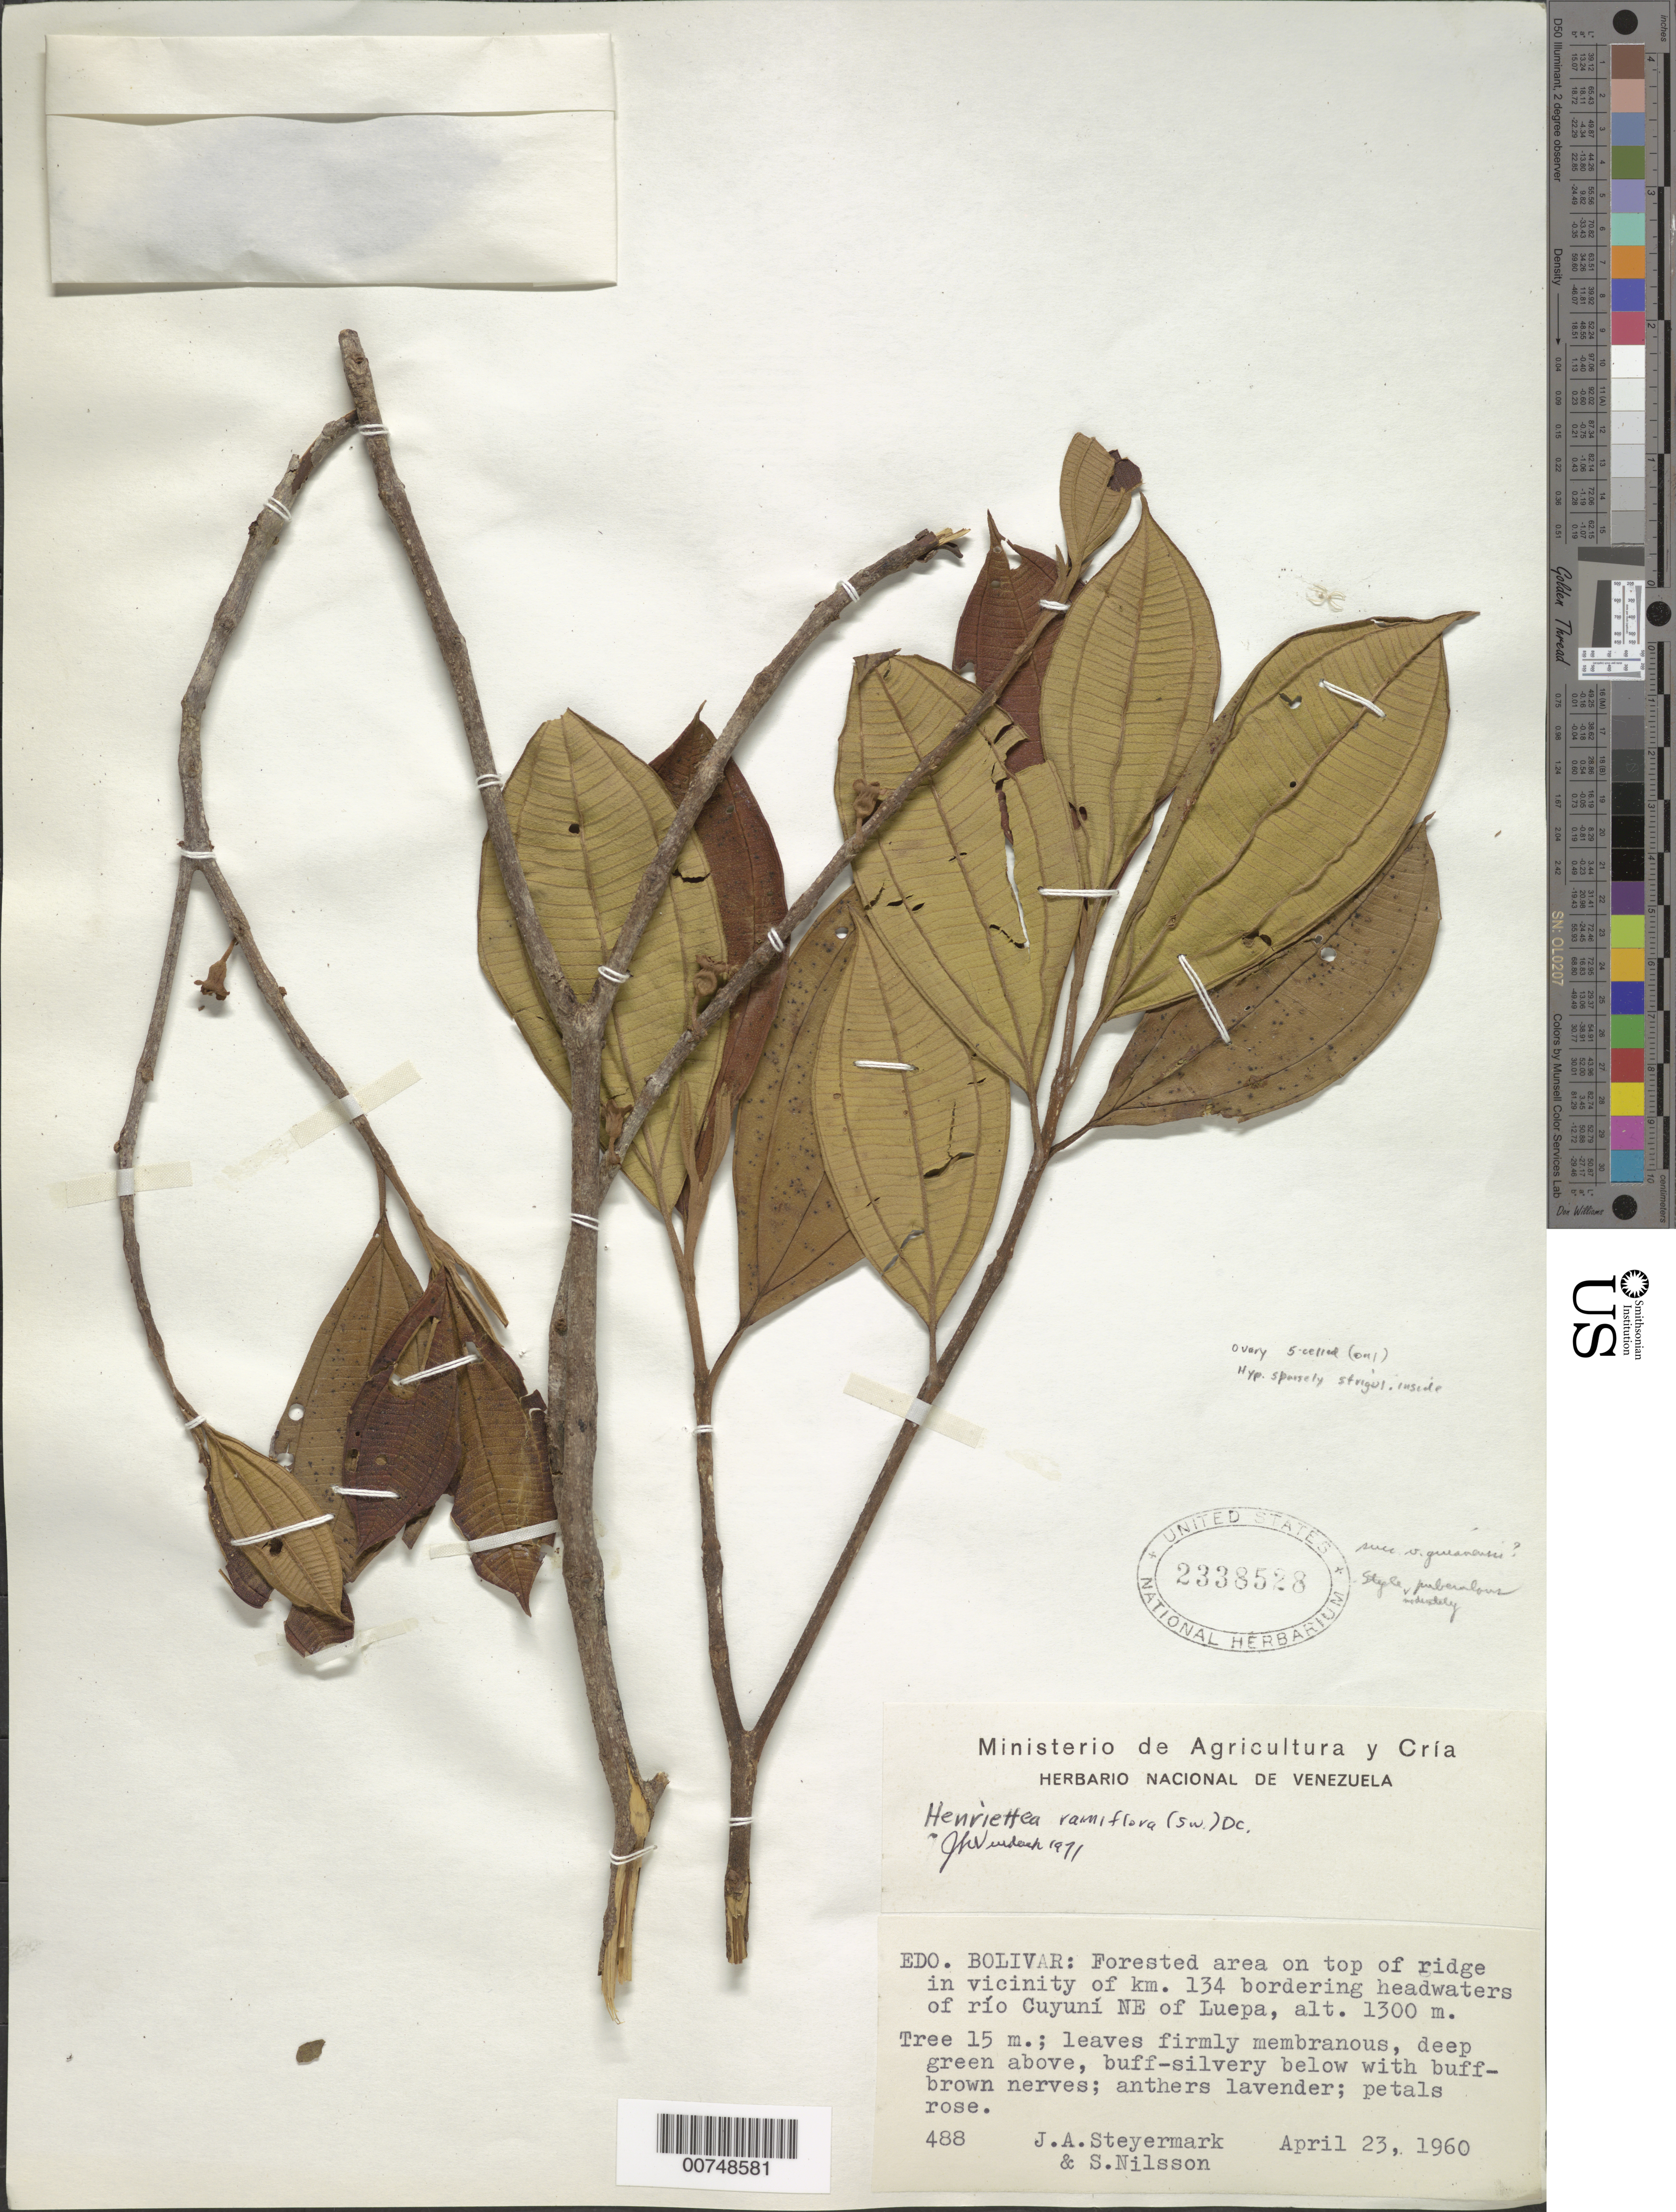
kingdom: Plantae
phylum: Tracheophyta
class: Magnoliopsida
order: Myrtales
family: Melastomataceae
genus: Henriettea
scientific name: Henriettea ramiflora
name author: (Sw.) DC.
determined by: Wurdack, John J., (US), US (UNITED STATES)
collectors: J. Steyermark & S. Nilsson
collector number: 60 488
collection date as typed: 23-Apr-60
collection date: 1960-04-23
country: Venezuela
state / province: Bolívar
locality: Río Cuyuni headwaters, km 134, NE of Luepa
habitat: Forested area on top of ridge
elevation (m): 1300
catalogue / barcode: US 2338528